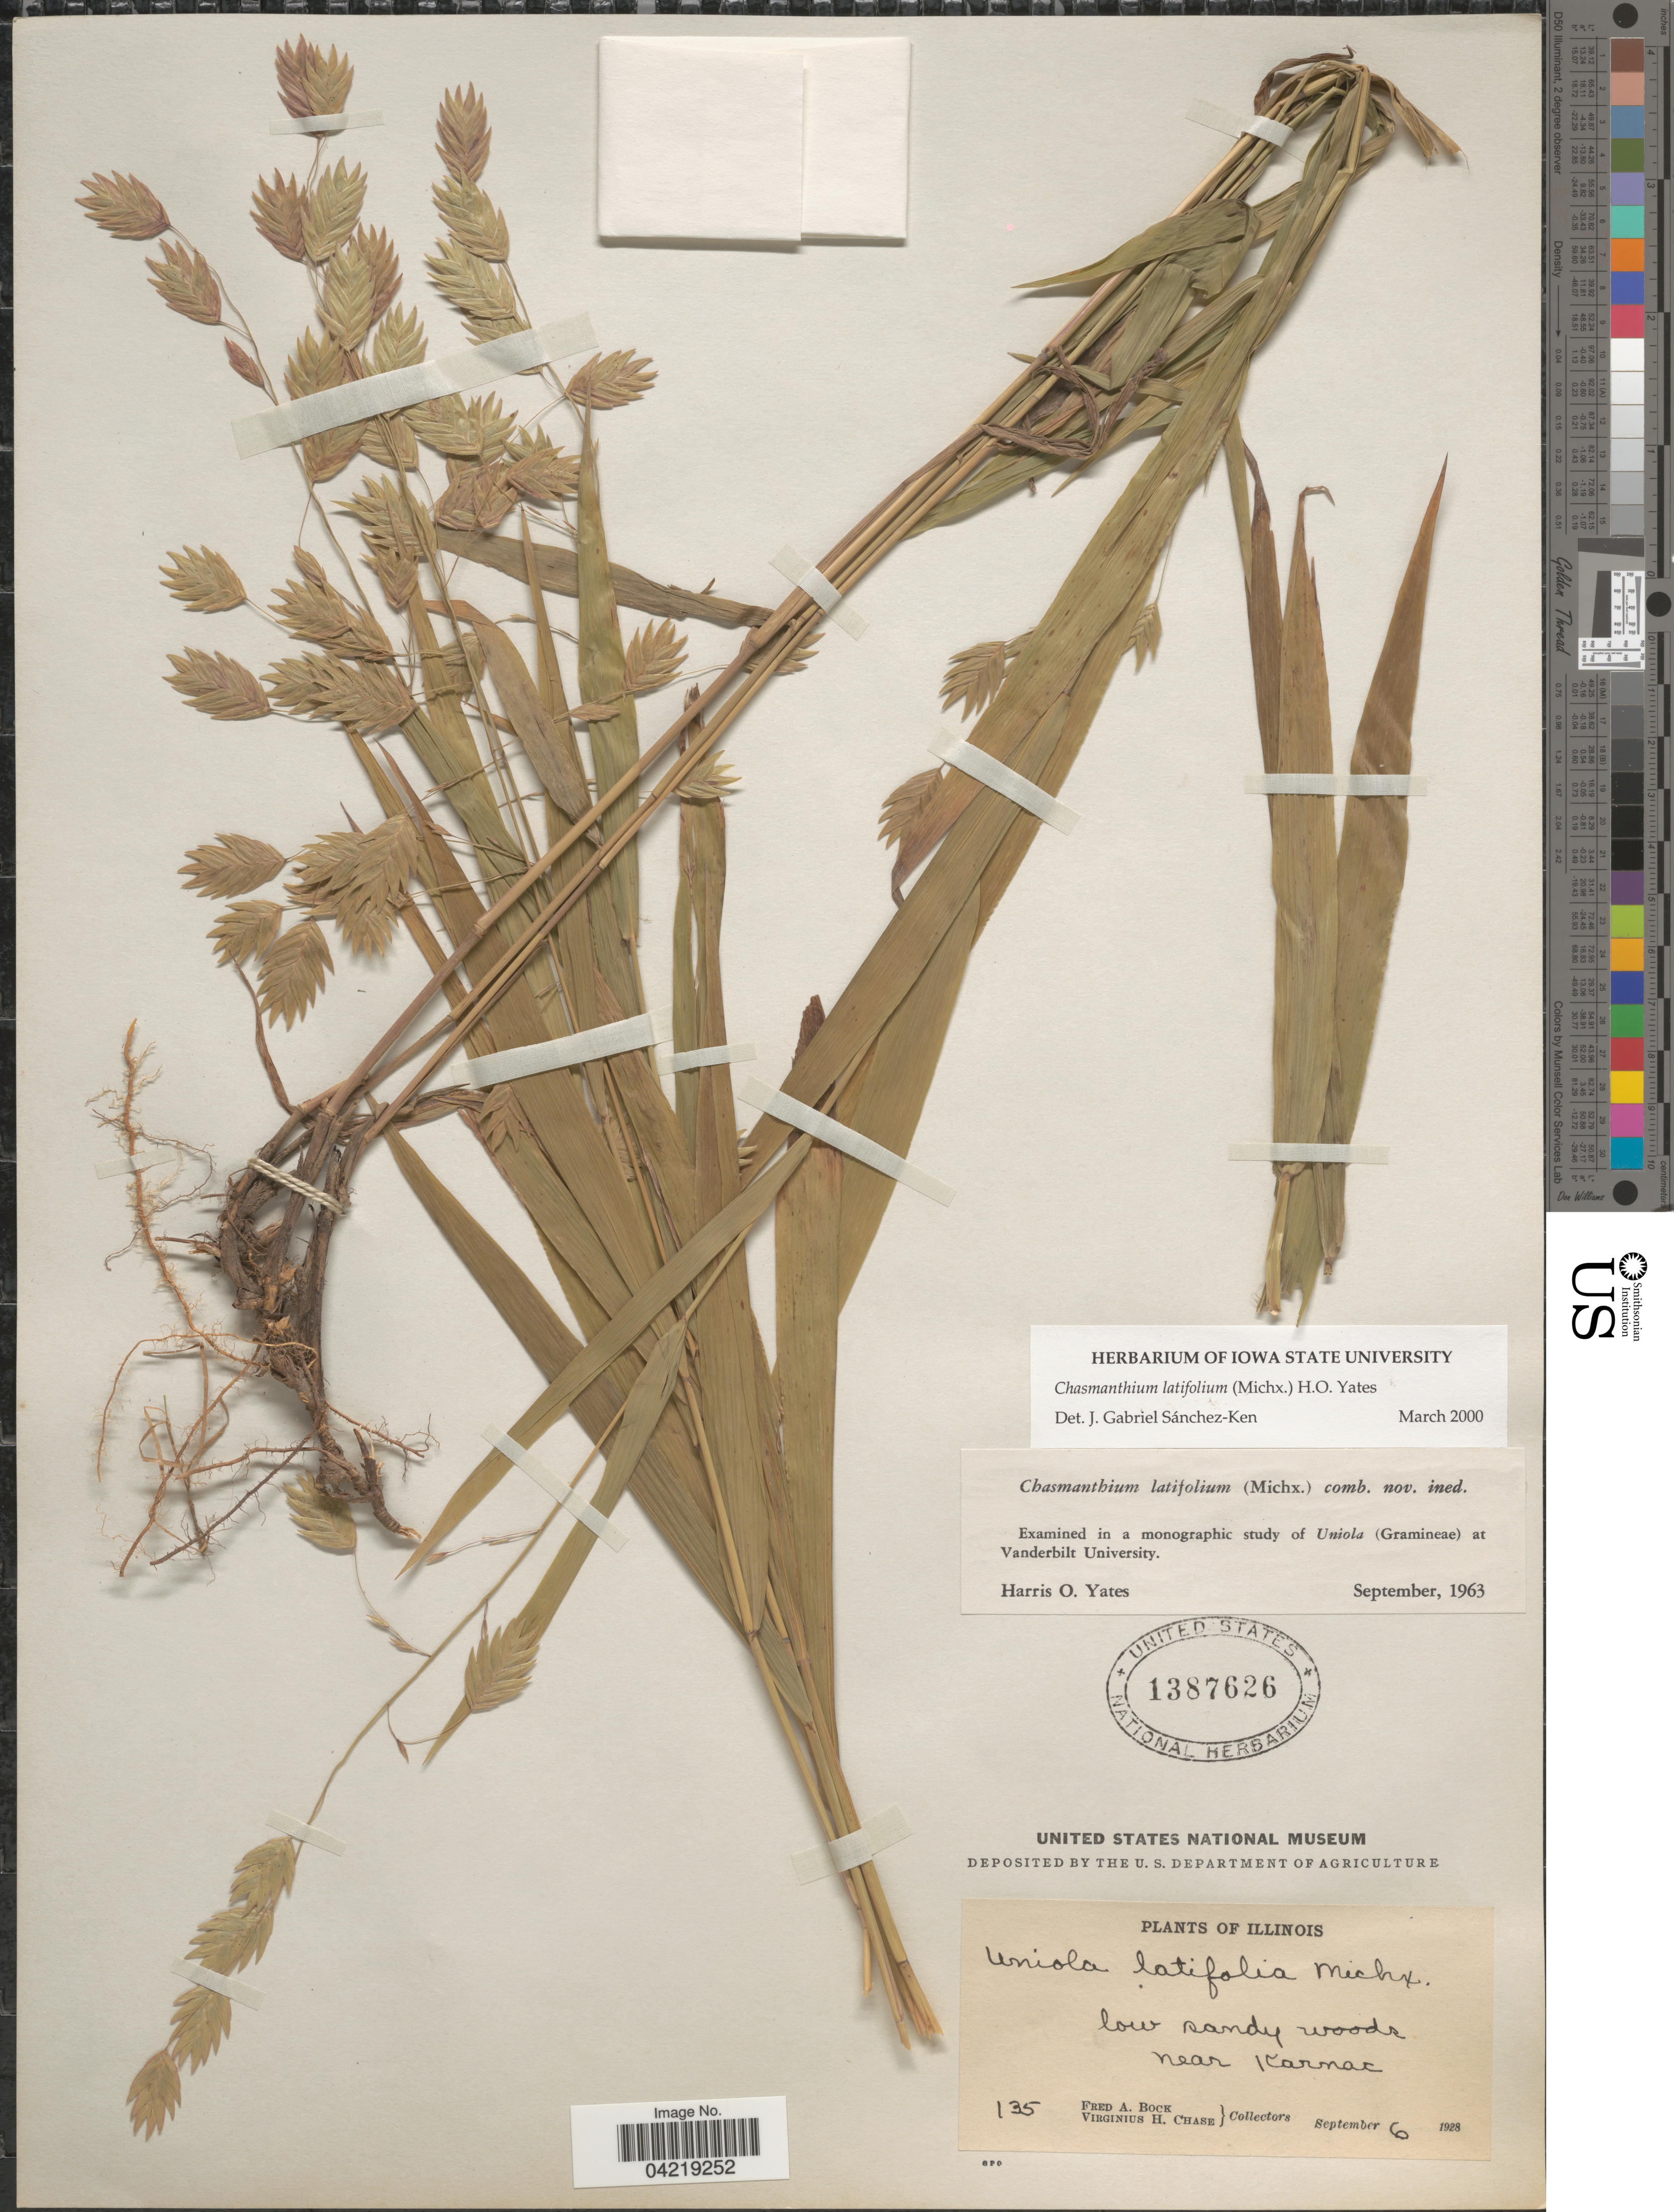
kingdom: Plantae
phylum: Tracheophyta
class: Liliopsida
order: Poales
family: Poaceae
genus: Chasmanthium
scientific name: Chasmanthium latifolium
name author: (Michx.) H.O. Yates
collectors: F. Bock & V. H. Chase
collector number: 135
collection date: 1928-09-06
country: United States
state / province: Illinois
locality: Low sandy woods. Near Karnac.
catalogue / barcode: US 1387626